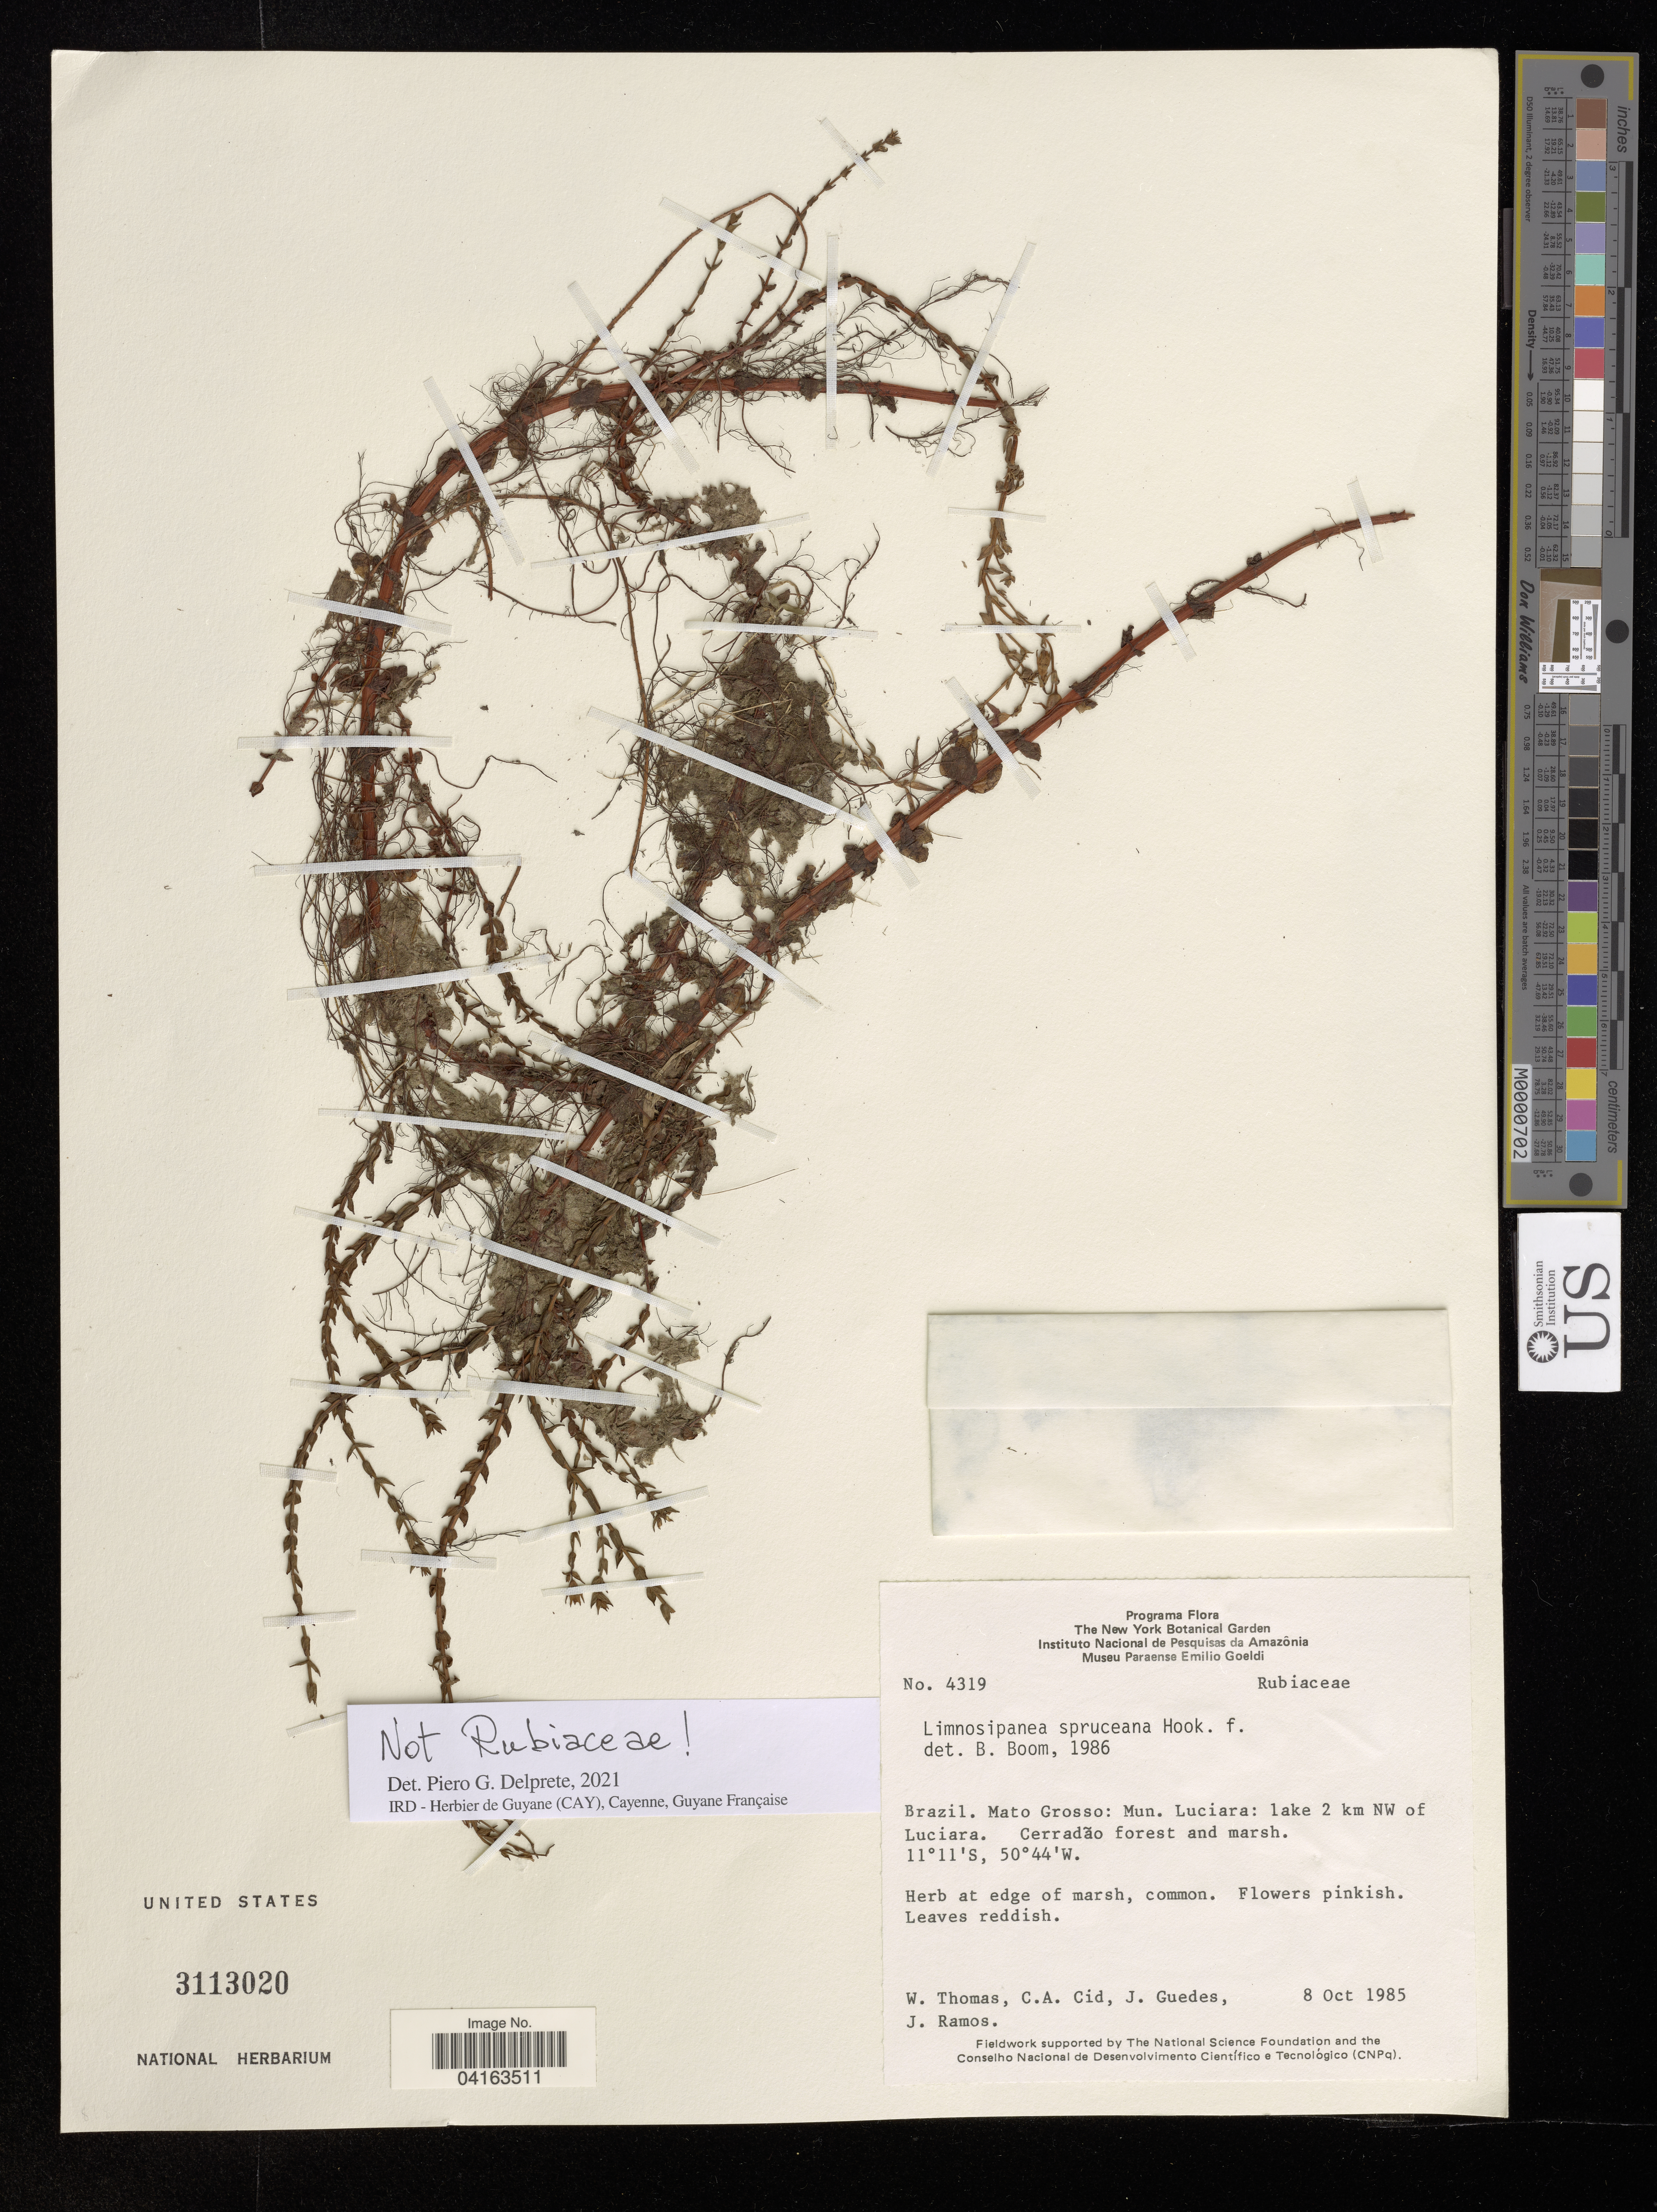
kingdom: Plantae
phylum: Tracheophyta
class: Magnoliopsida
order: Myrtales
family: Melastomataceae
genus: Noterophila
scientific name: Noterophila limnobios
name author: (DC.) Mart.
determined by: Nunes, D.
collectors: W. Thomas, C. Cid, J. Guedes & J. Ramos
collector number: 4319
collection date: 1985-10-08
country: Brazil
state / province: Mato Grosso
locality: Mun. Luciara: lake 2 km NW of Luciara. Cerradão forest and marsh.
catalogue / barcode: US 3113020